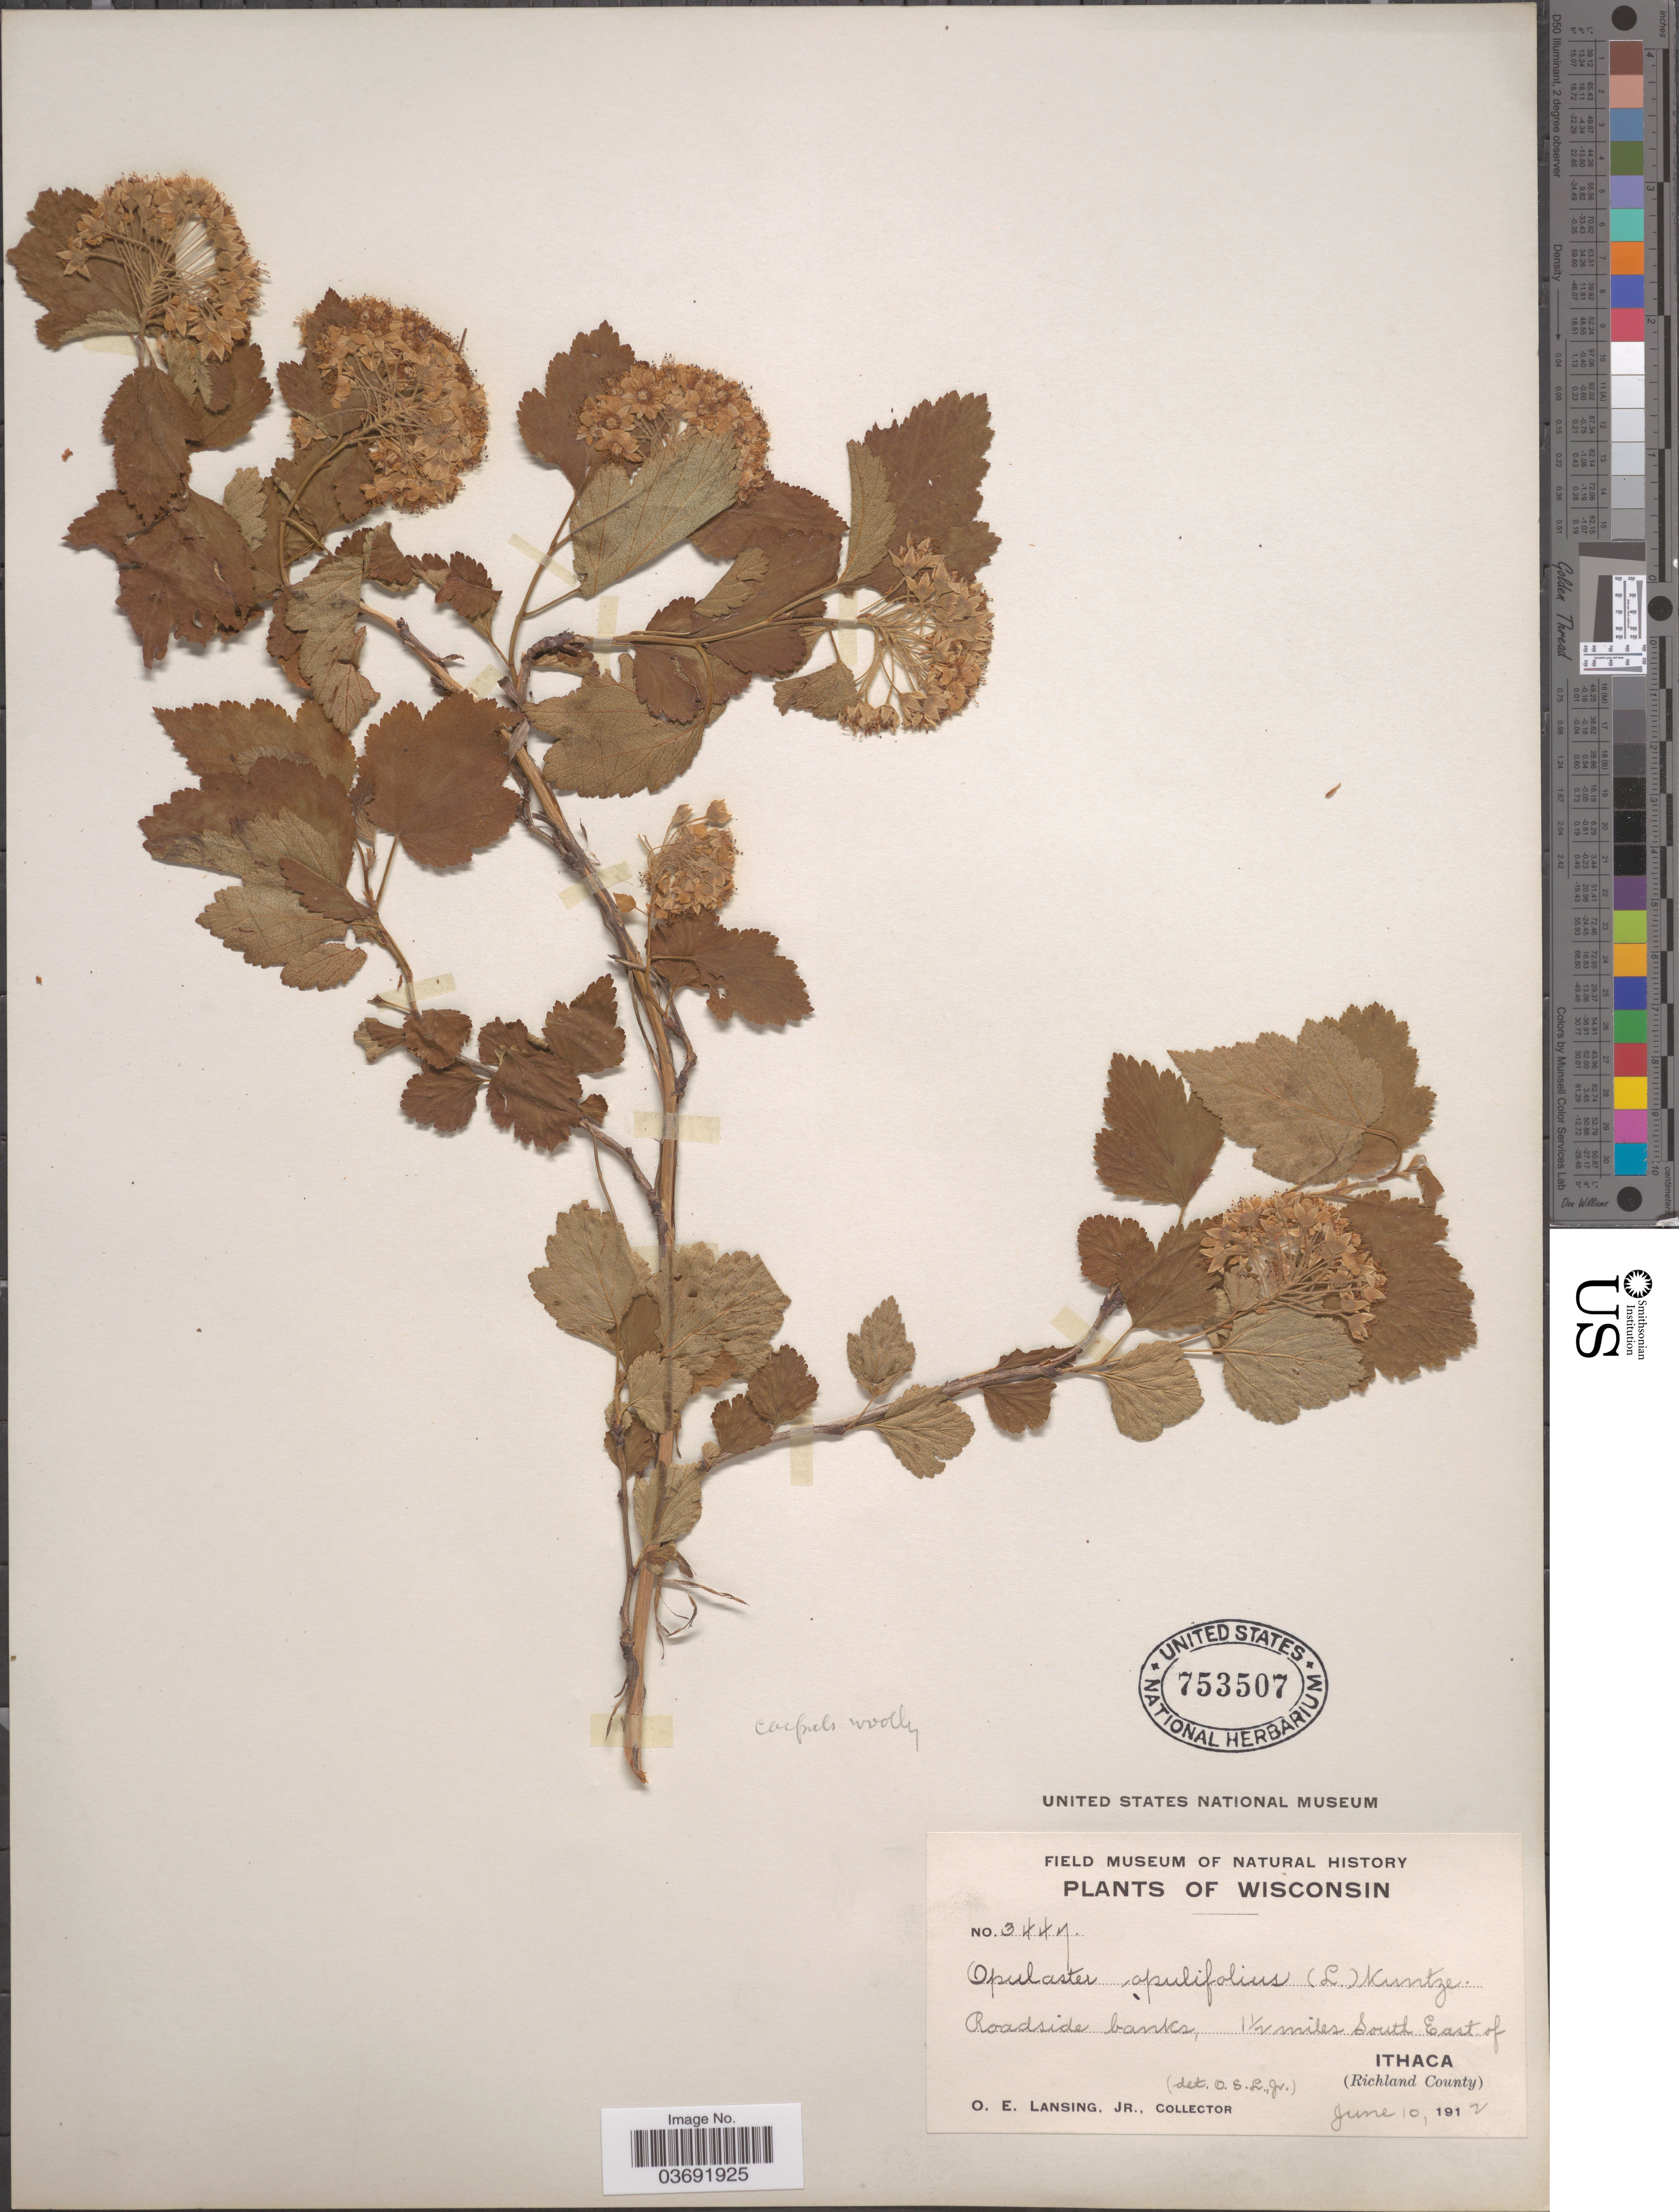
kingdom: Plantae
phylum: Tracheophyta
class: Magnoliopsida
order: Rosales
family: Rosaceae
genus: Physocarpus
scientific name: Physocarpus opulifolius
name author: (L.) Maxim.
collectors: O. E. Lansing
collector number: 3447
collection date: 1912-06-10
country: United States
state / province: Wisconsin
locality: Roadside banks, 1½ miles South East of Ithaca (Richland County).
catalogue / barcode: US 753507